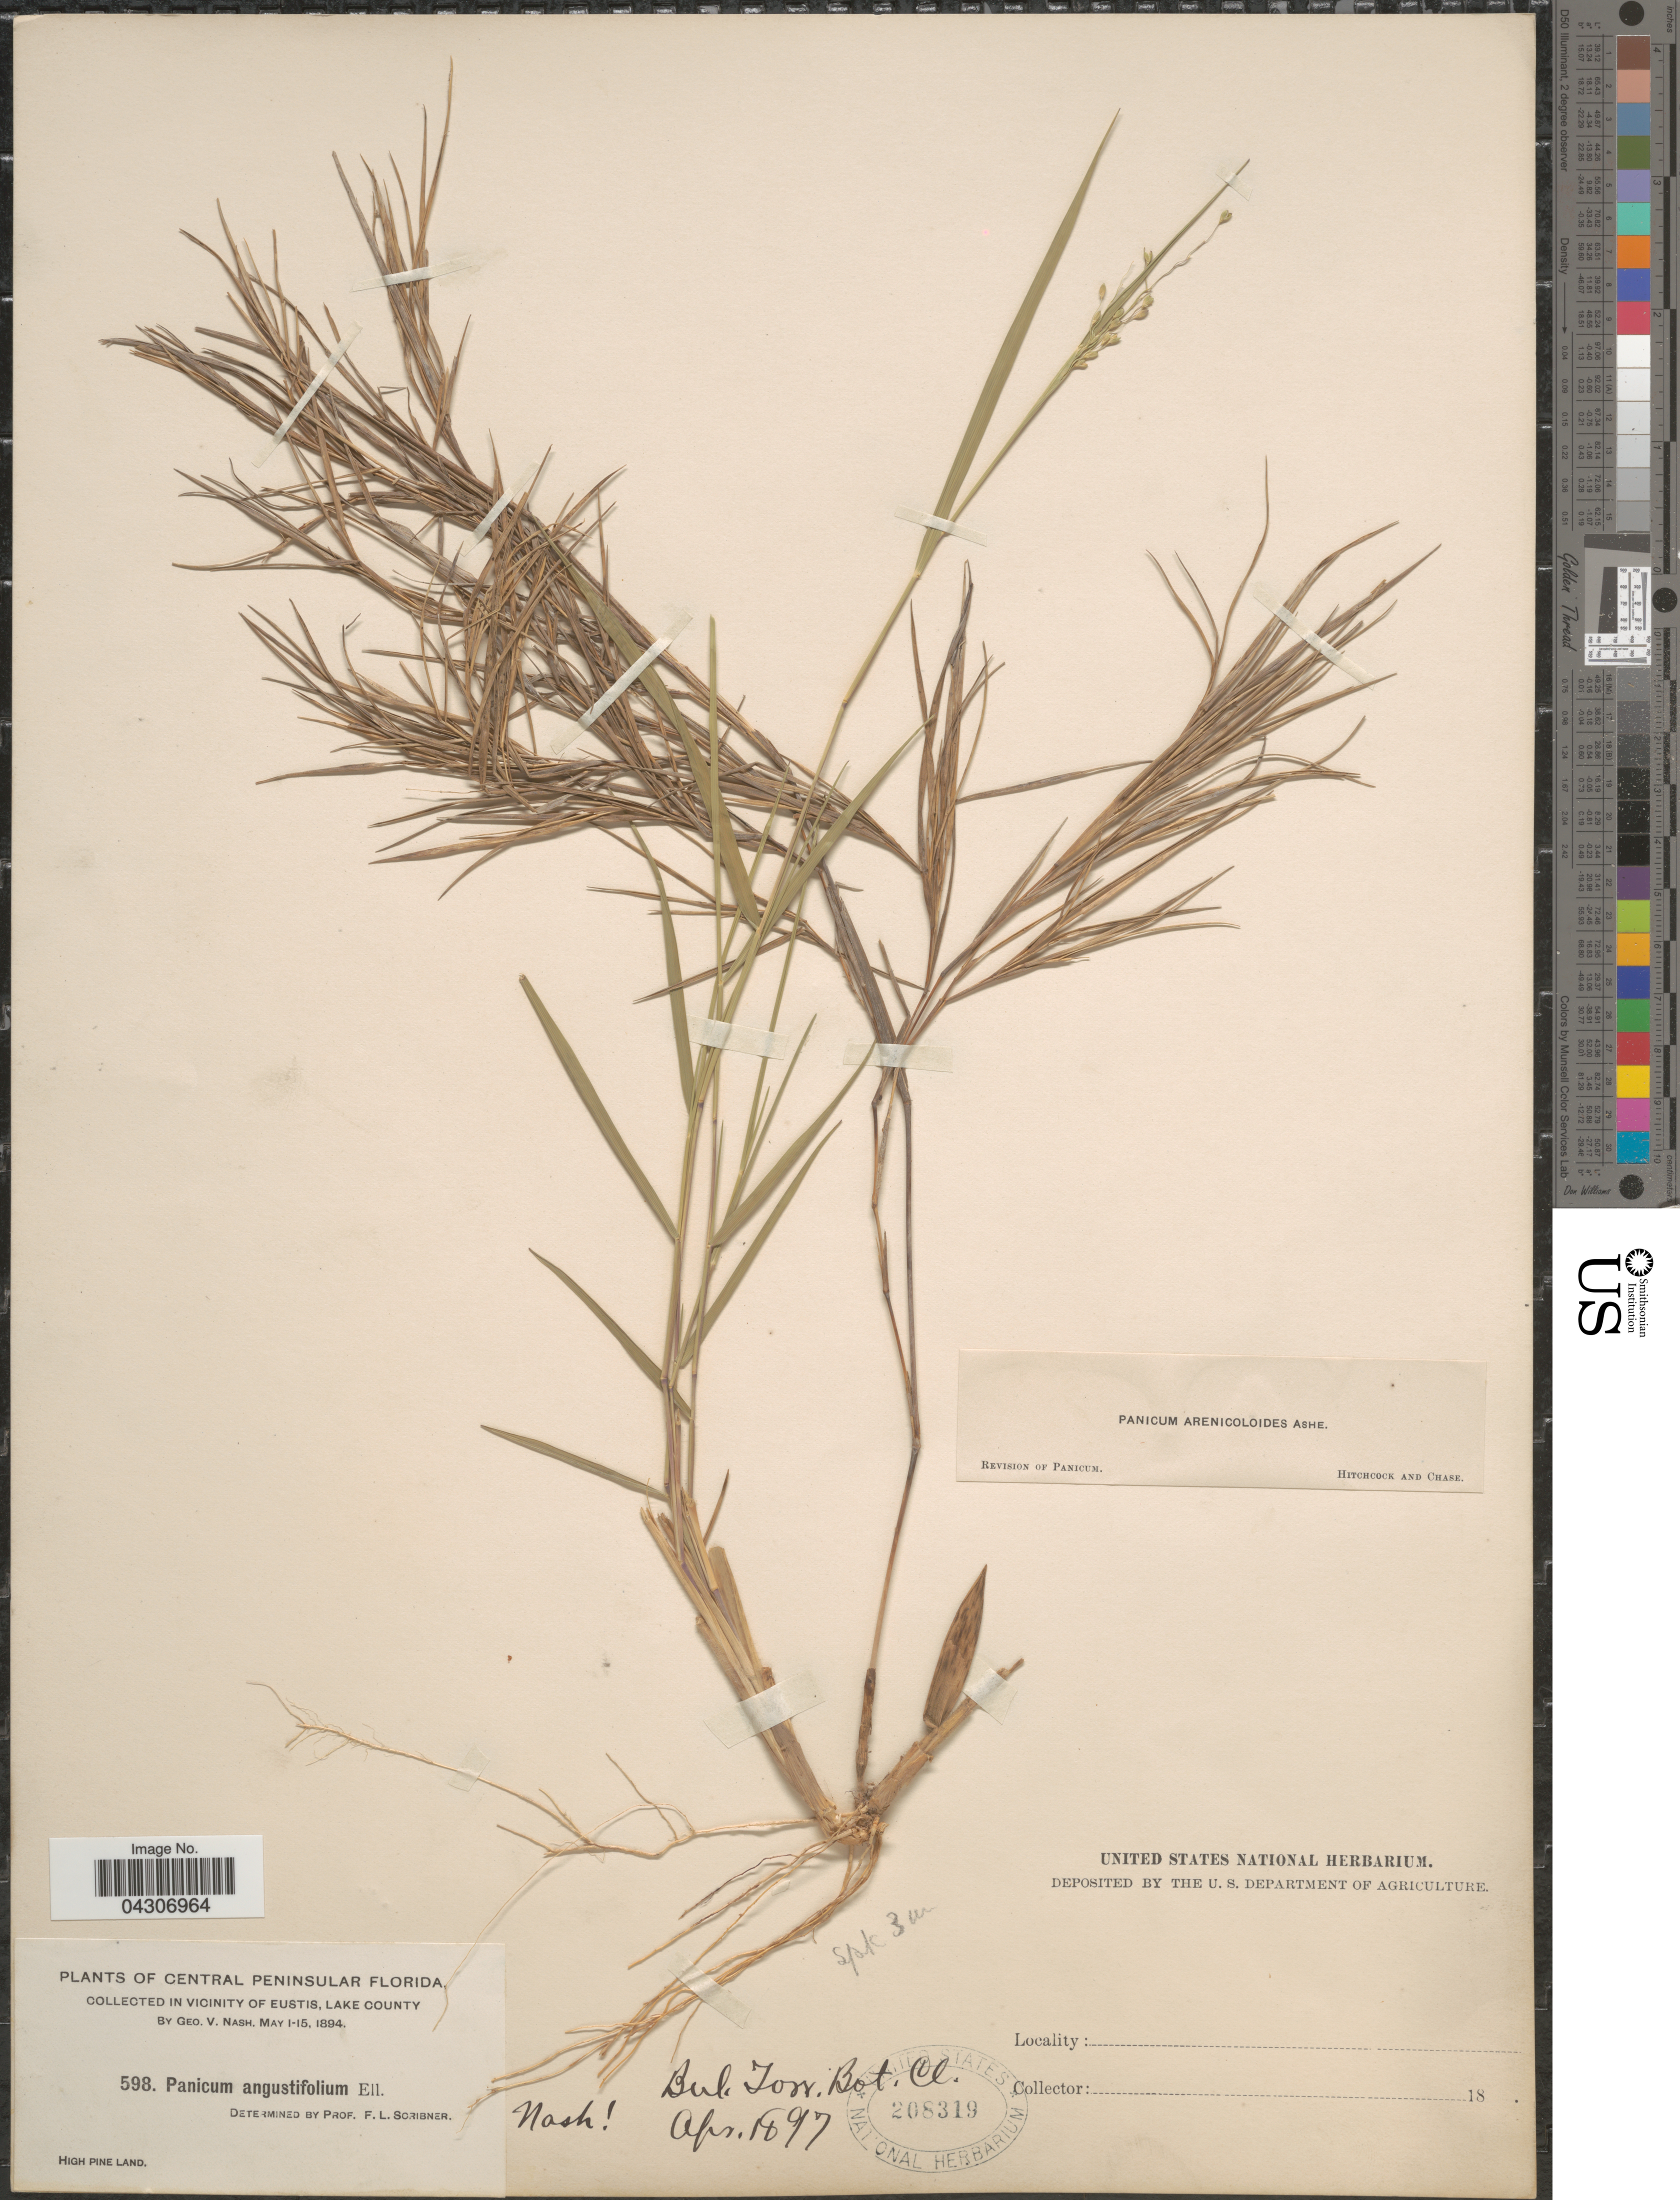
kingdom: Plantae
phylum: Tracheophyta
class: Liliopsida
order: Poales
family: Poaceae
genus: Dichanthelium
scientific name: Dichanthelium aciculare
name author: (Desv. ex Poir.) Gould & C.A. Clark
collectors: G. V. Nash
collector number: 598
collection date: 1894-05-01/1894-05-15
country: United States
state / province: Florida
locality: Central Peninsular Florida. In vicinity of Eustis, Lake County. High Pine Land.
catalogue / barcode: US 208319